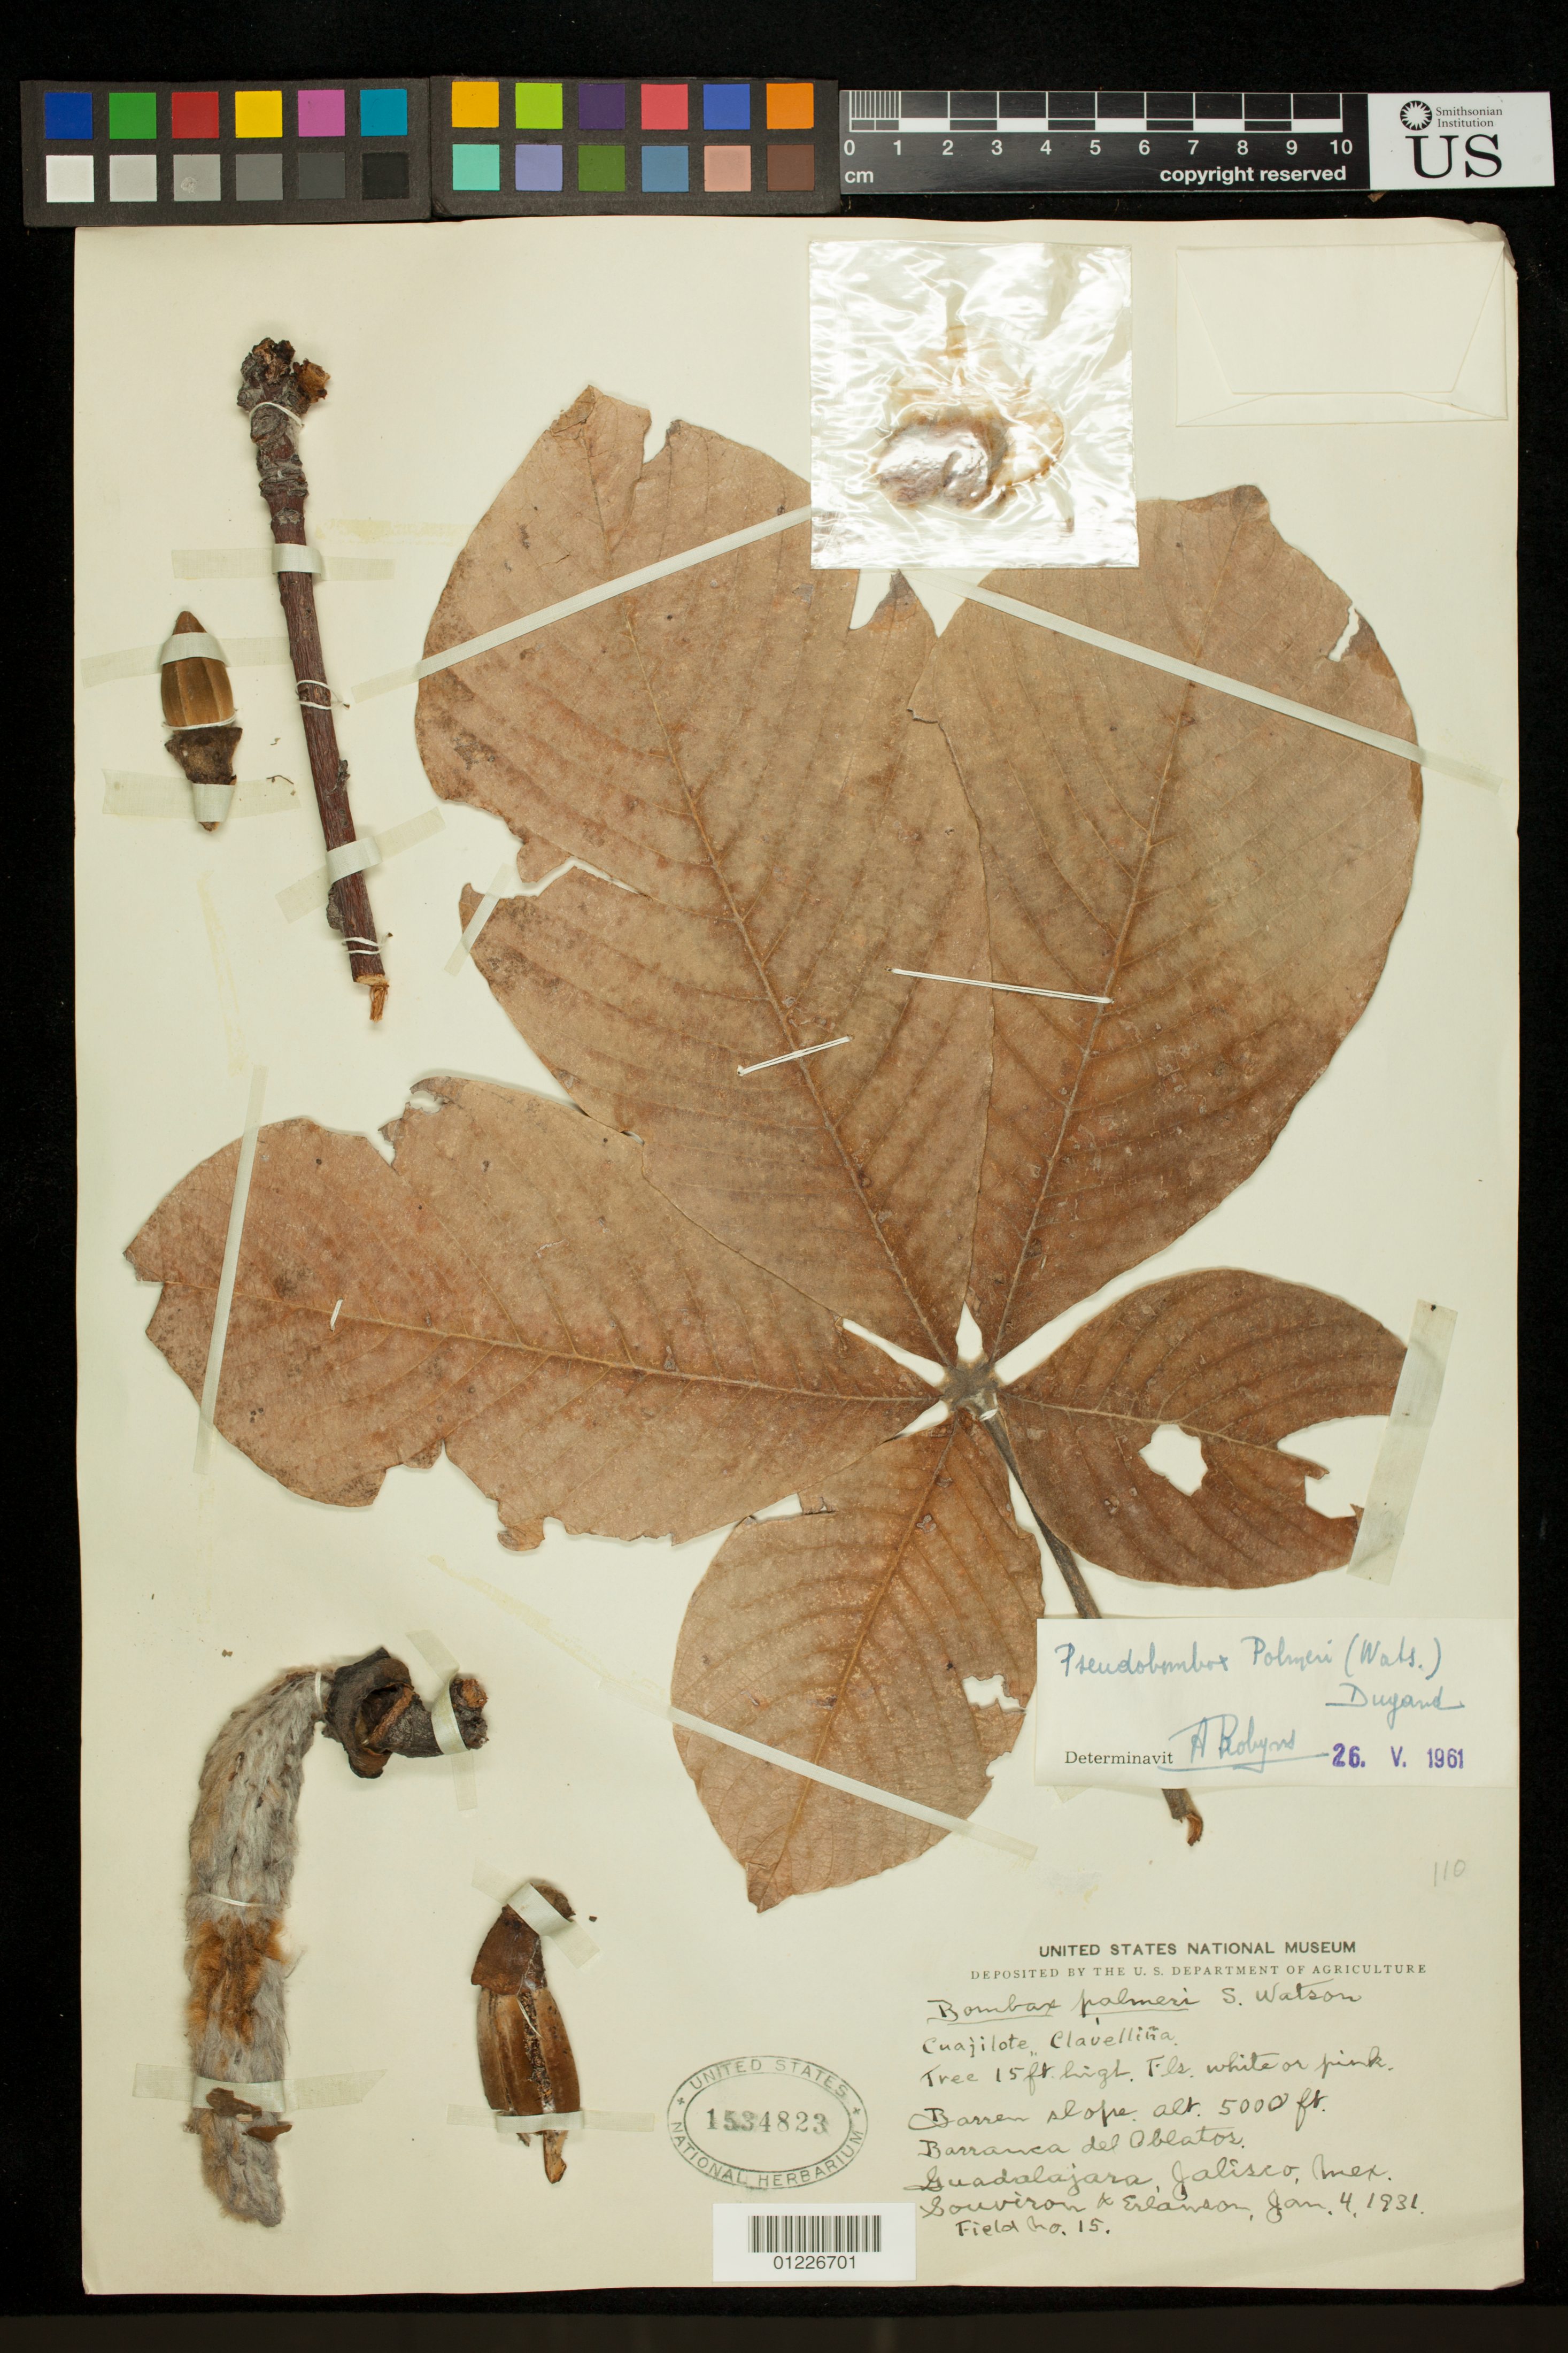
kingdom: Plantae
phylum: Tracheophyta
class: Magnoliopsida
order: Malvales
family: Malvaceae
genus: Pseudobombax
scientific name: Pseudobombax palmeri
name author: (S. Watson) Dugand G.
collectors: S. Watson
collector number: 15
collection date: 1931-01-04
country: Mexico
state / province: Jalisco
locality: Guadalajara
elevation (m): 1524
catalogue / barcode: US 1534823